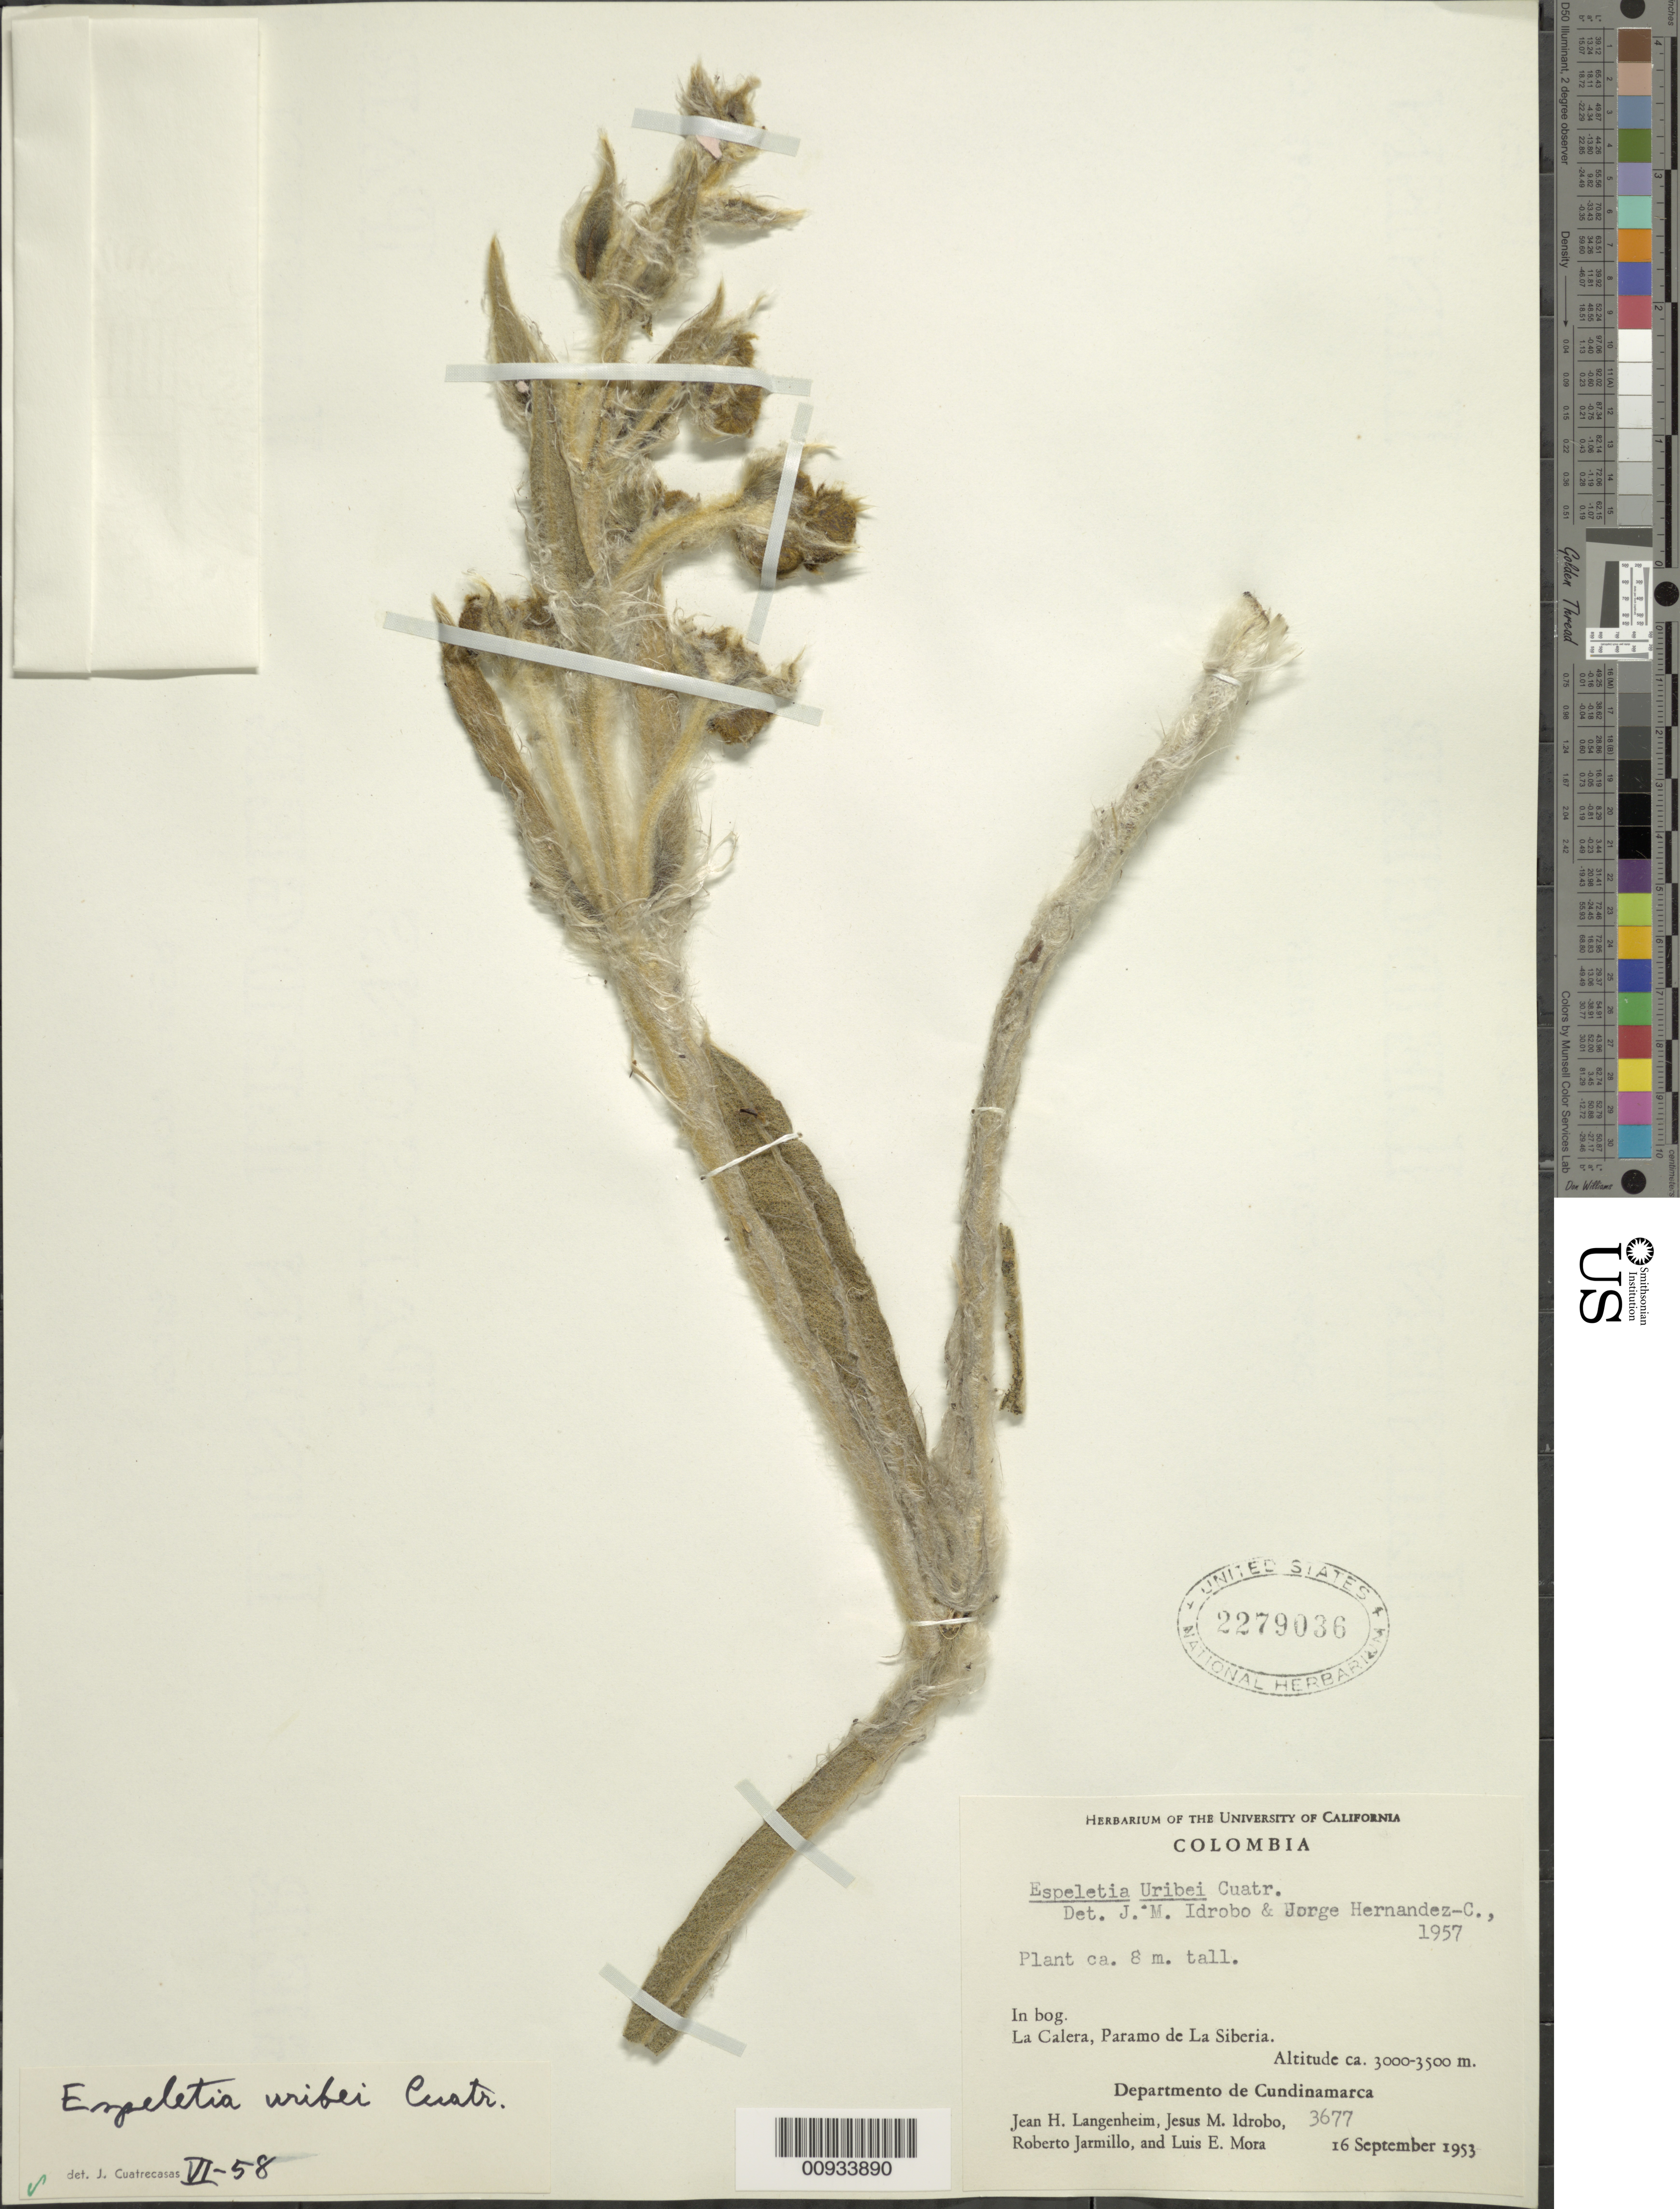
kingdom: Plantae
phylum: Tracheophyta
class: Magnoliopsida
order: Asterales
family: Asteraceae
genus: Espeletia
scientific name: Espeletia uribei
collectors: J. H. Langenheim, J. M. Idrobo, R. Jaramillo M. & L. E. Mora-Osejo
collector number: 3677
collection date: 1953-09-16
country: Colombia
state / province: Cundinamarca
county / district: La Calera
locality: Páramo de la Siberia.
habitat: In bog.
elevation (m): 3000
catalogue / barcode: US 2279036